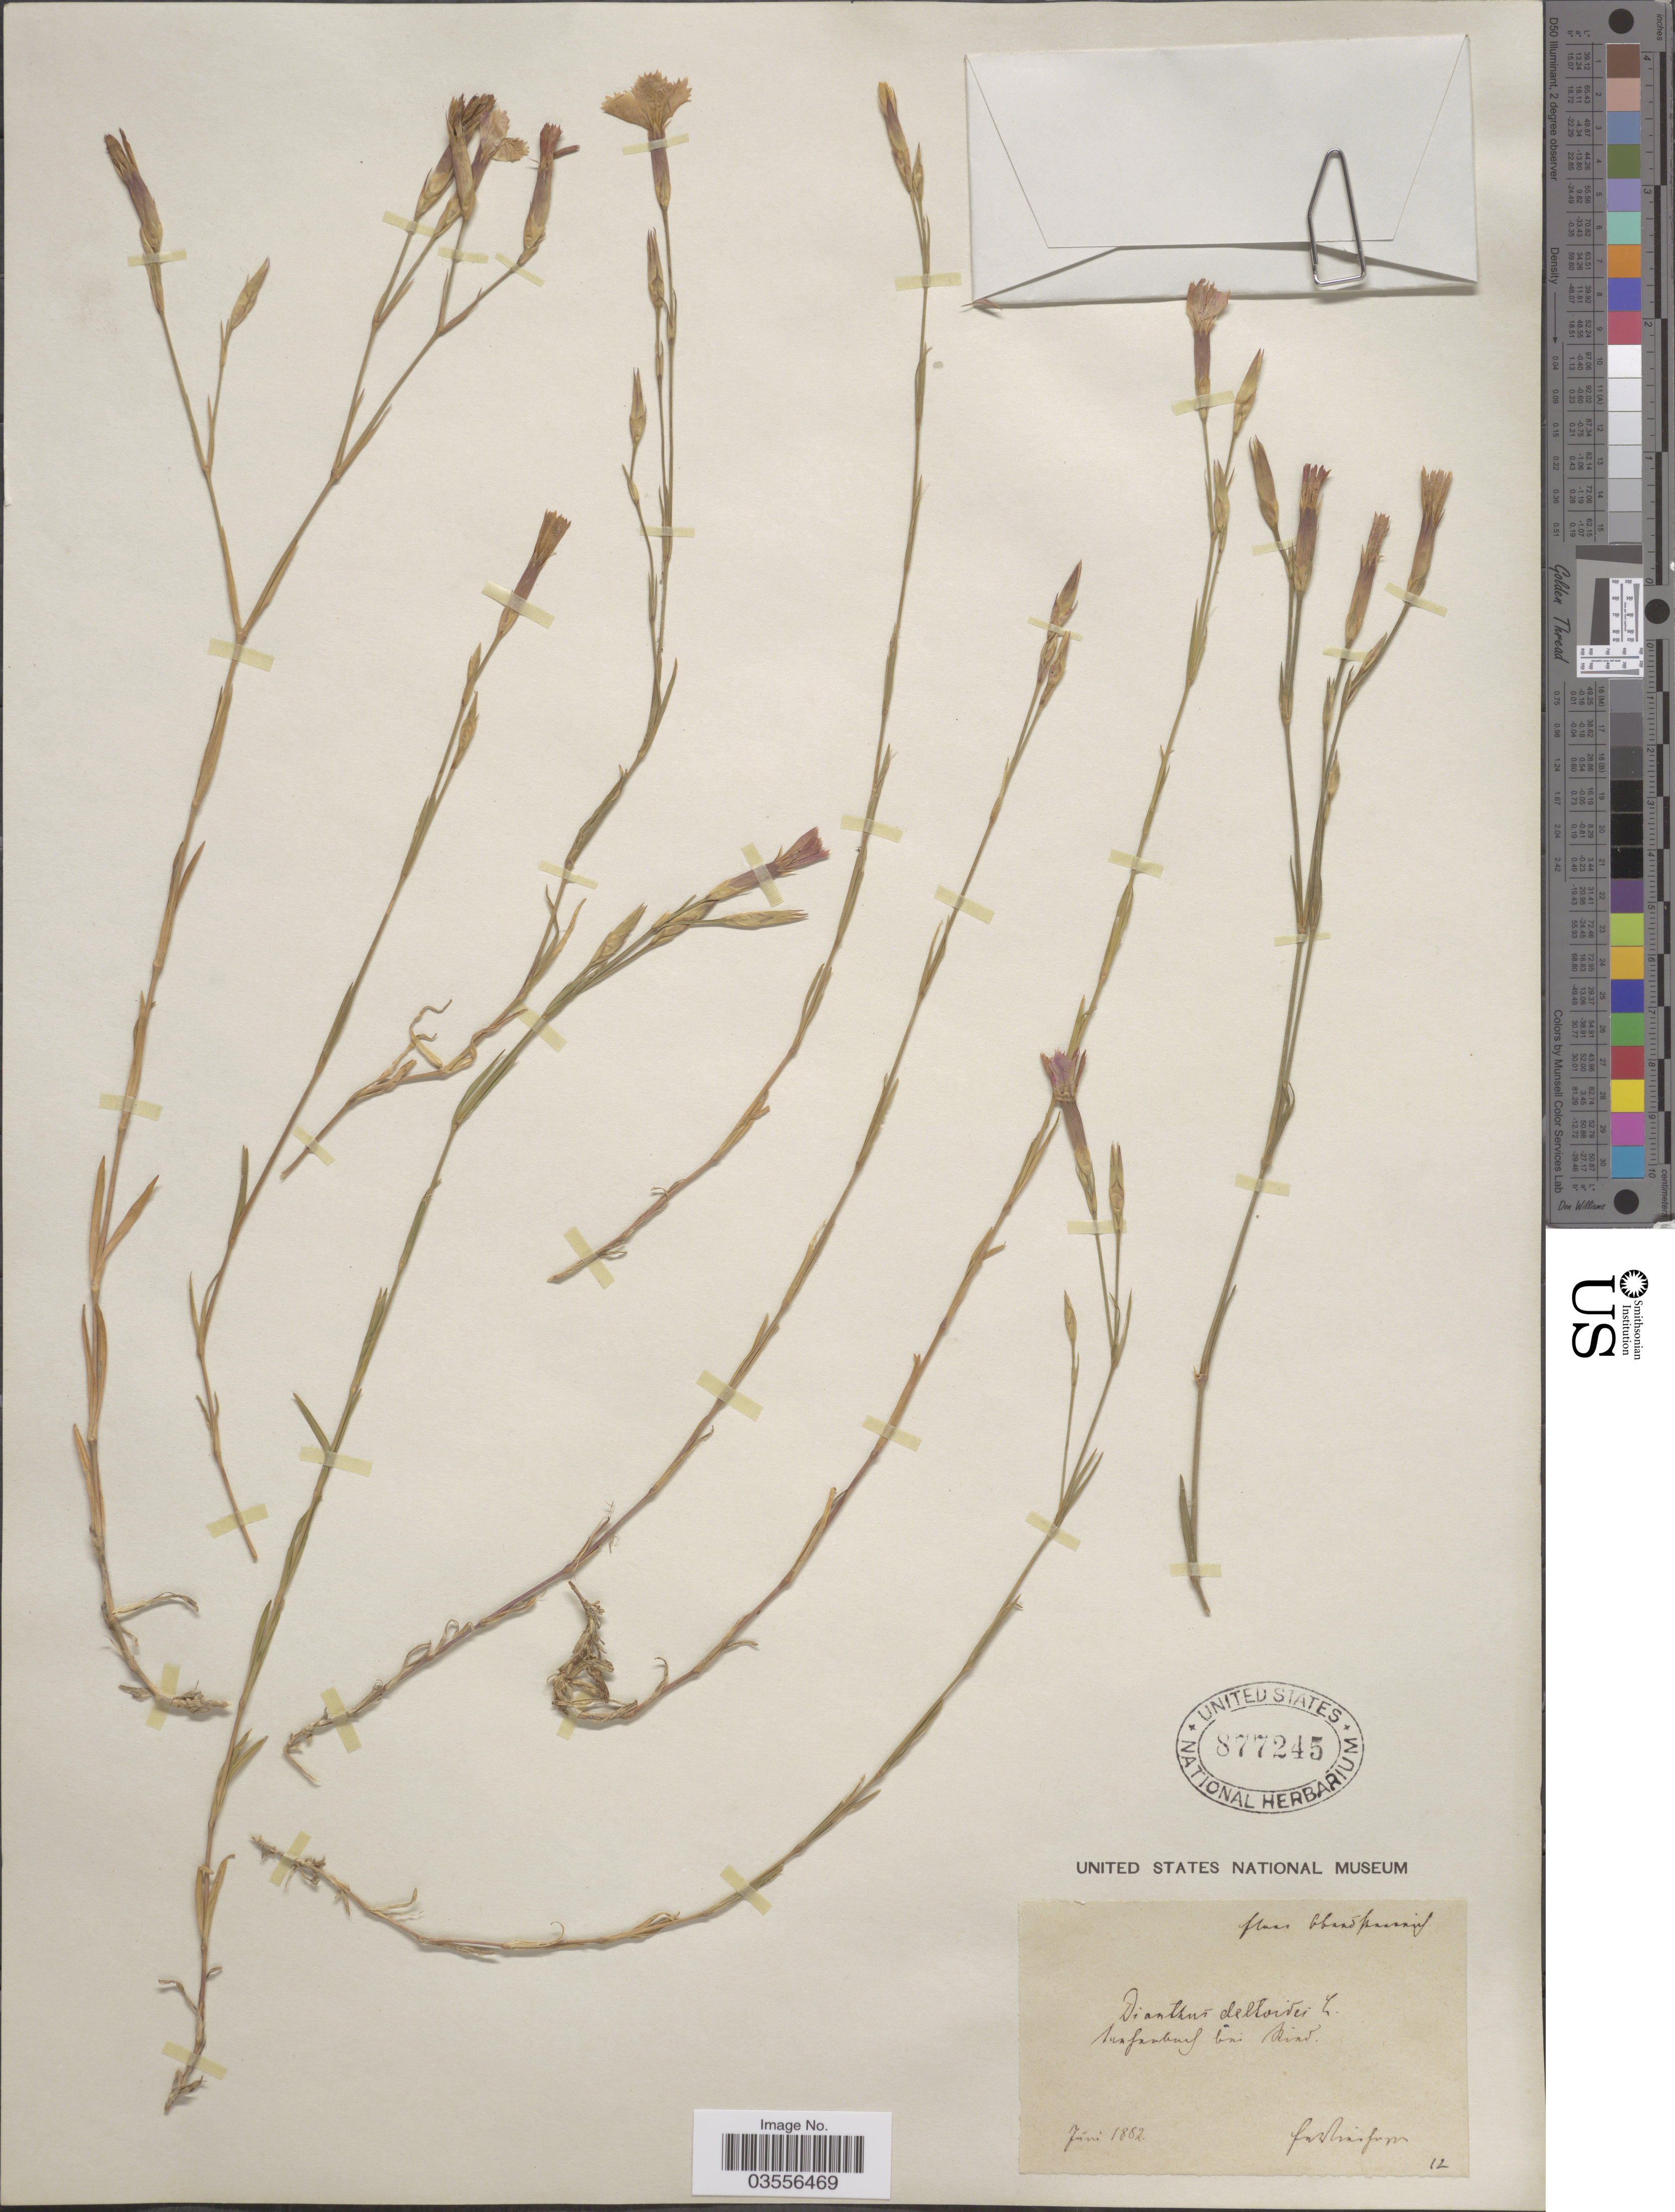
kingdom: Plantae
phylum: Tracheophyta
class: Magnoliopsida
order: Caryophyllales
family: Caryophyllaceae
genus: Dianthus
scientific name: Dianthus deltoides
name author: L.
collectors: F. Vierhapper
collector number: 12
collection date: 1882-06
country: Austria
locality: Flora Oberösterreich. Mehrnbach bei Ried.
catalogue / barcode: US 877245